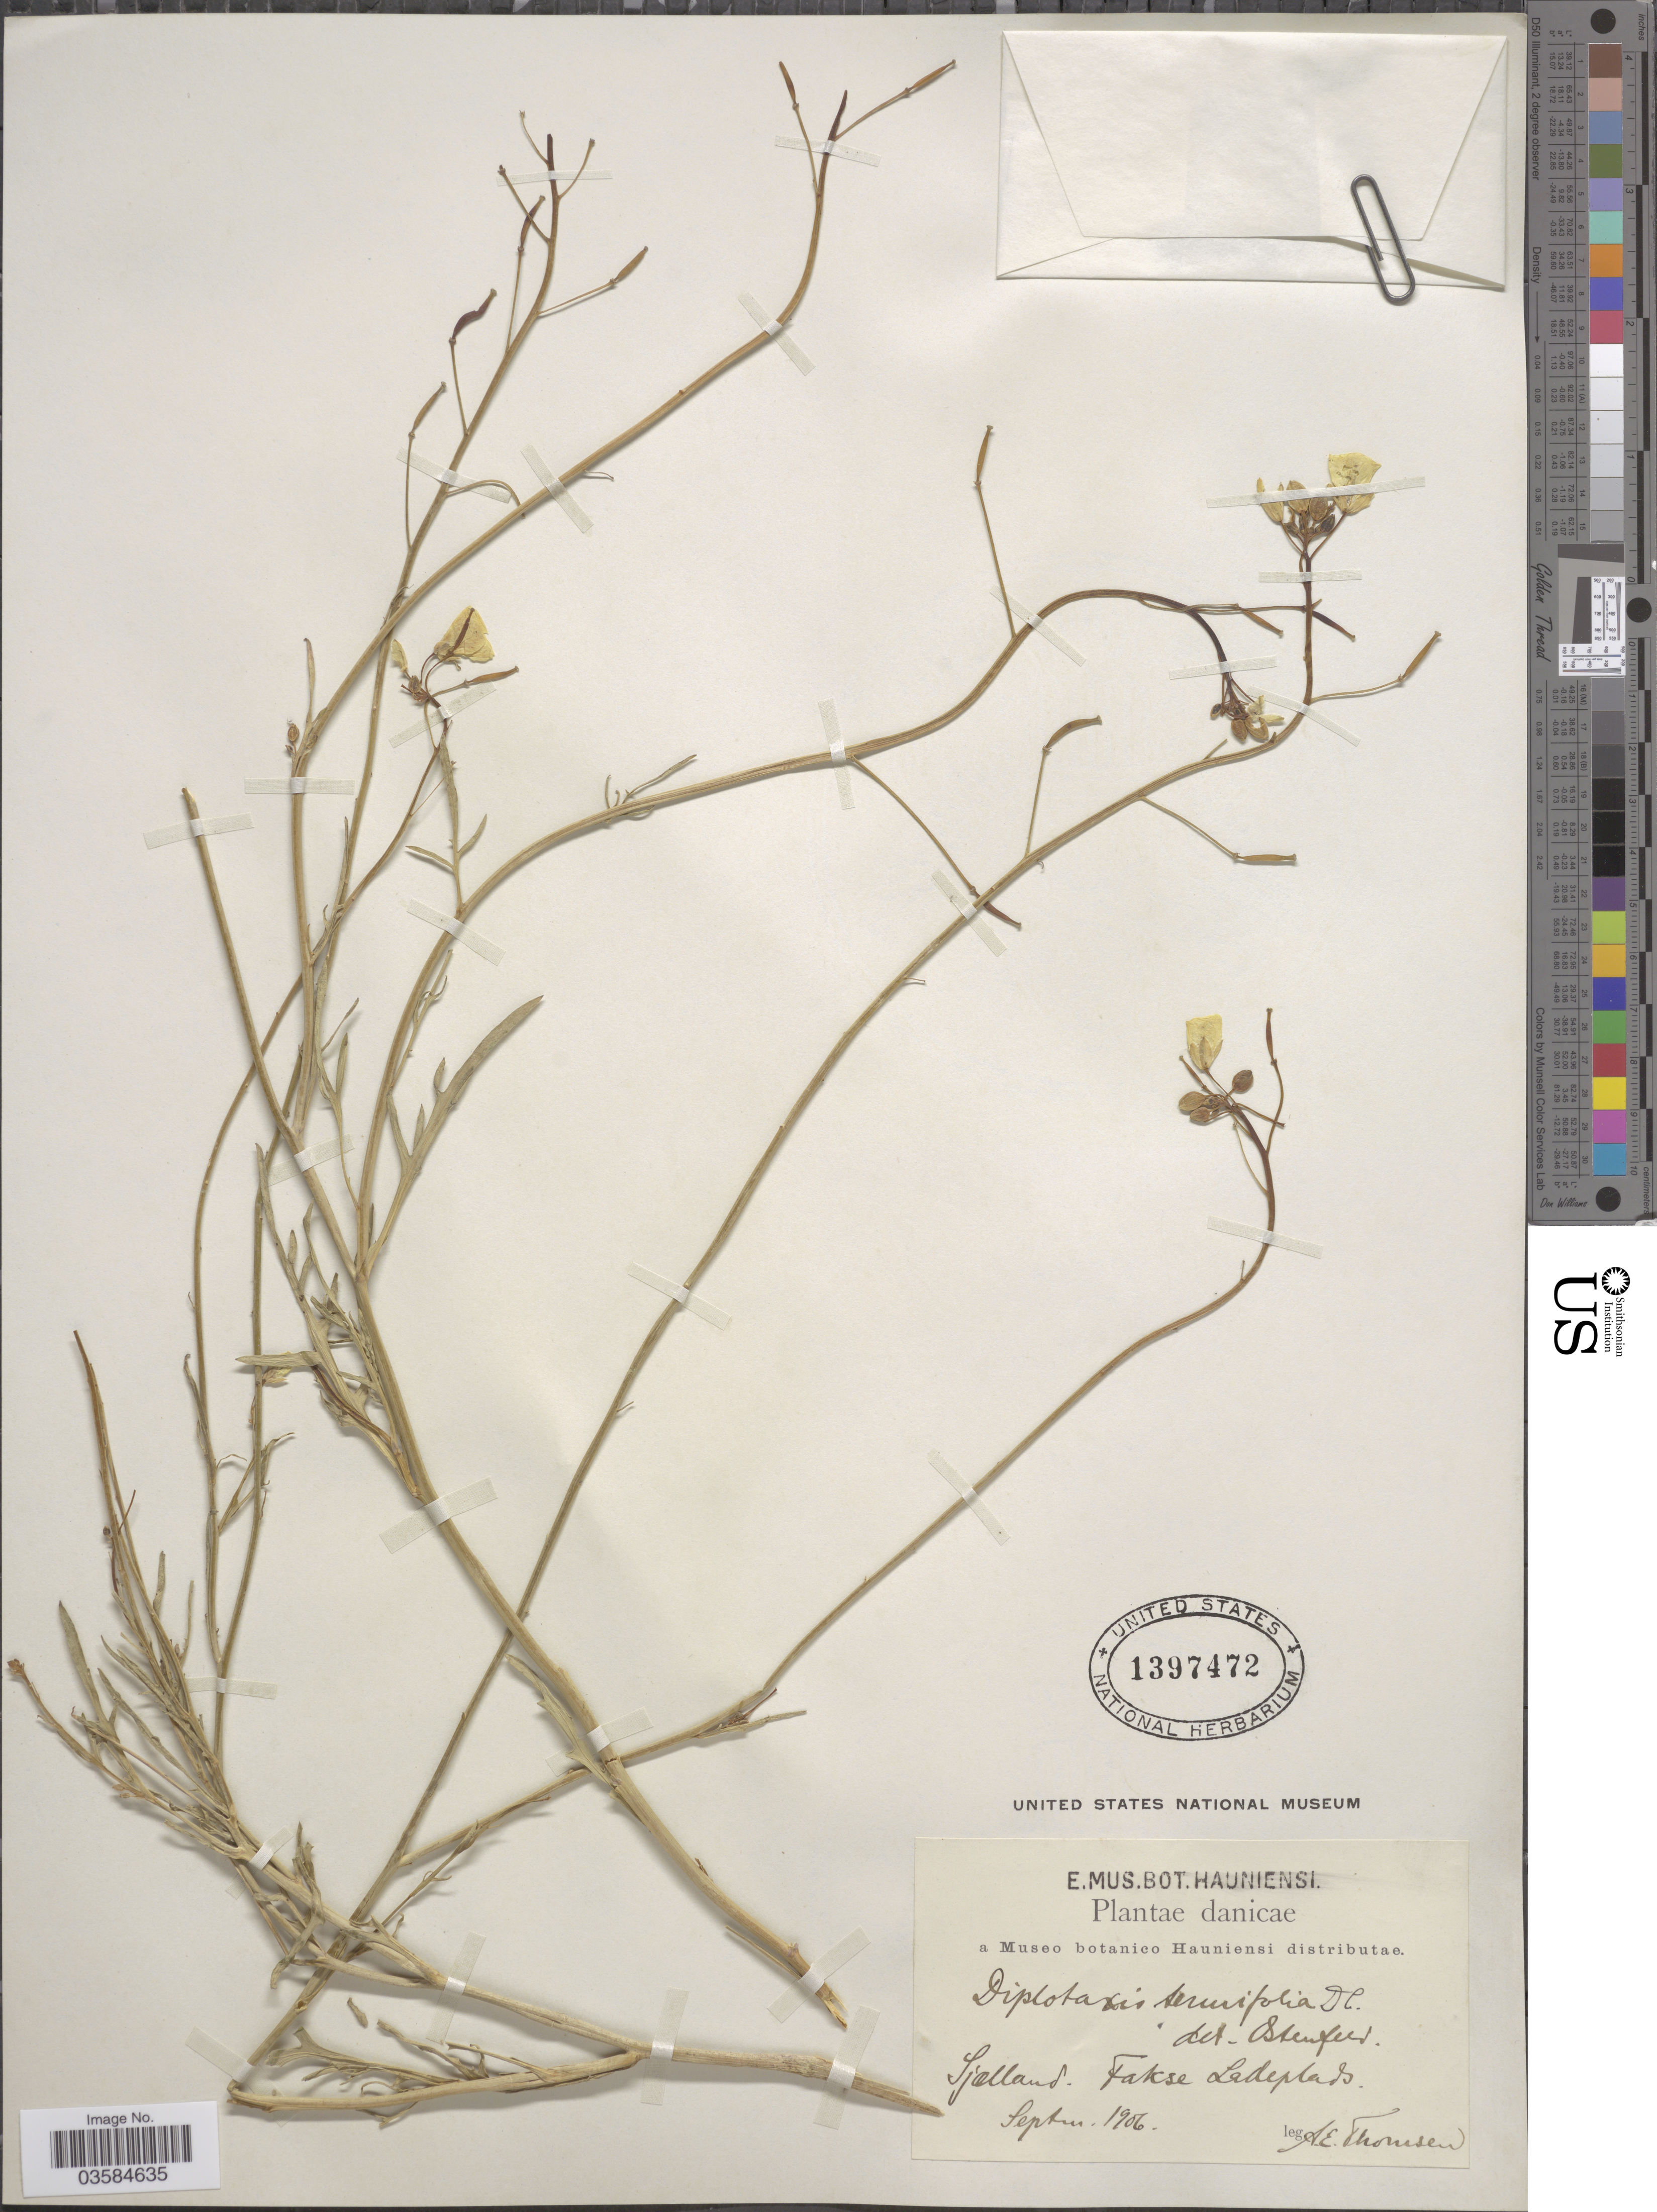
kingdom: Plantae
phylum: Tracheophyta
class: Magnoliopsida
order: Brassicales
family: Brassicaceae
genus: Diplotaxis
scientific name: Diplotaxis tenuifolia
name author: (L.) DC.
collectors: A. Thomsen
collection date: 1906-09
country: Denmark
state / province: Sjæland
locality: Danicae. Sjælland. Fakse Ladeplads.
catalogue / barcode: US 1397472